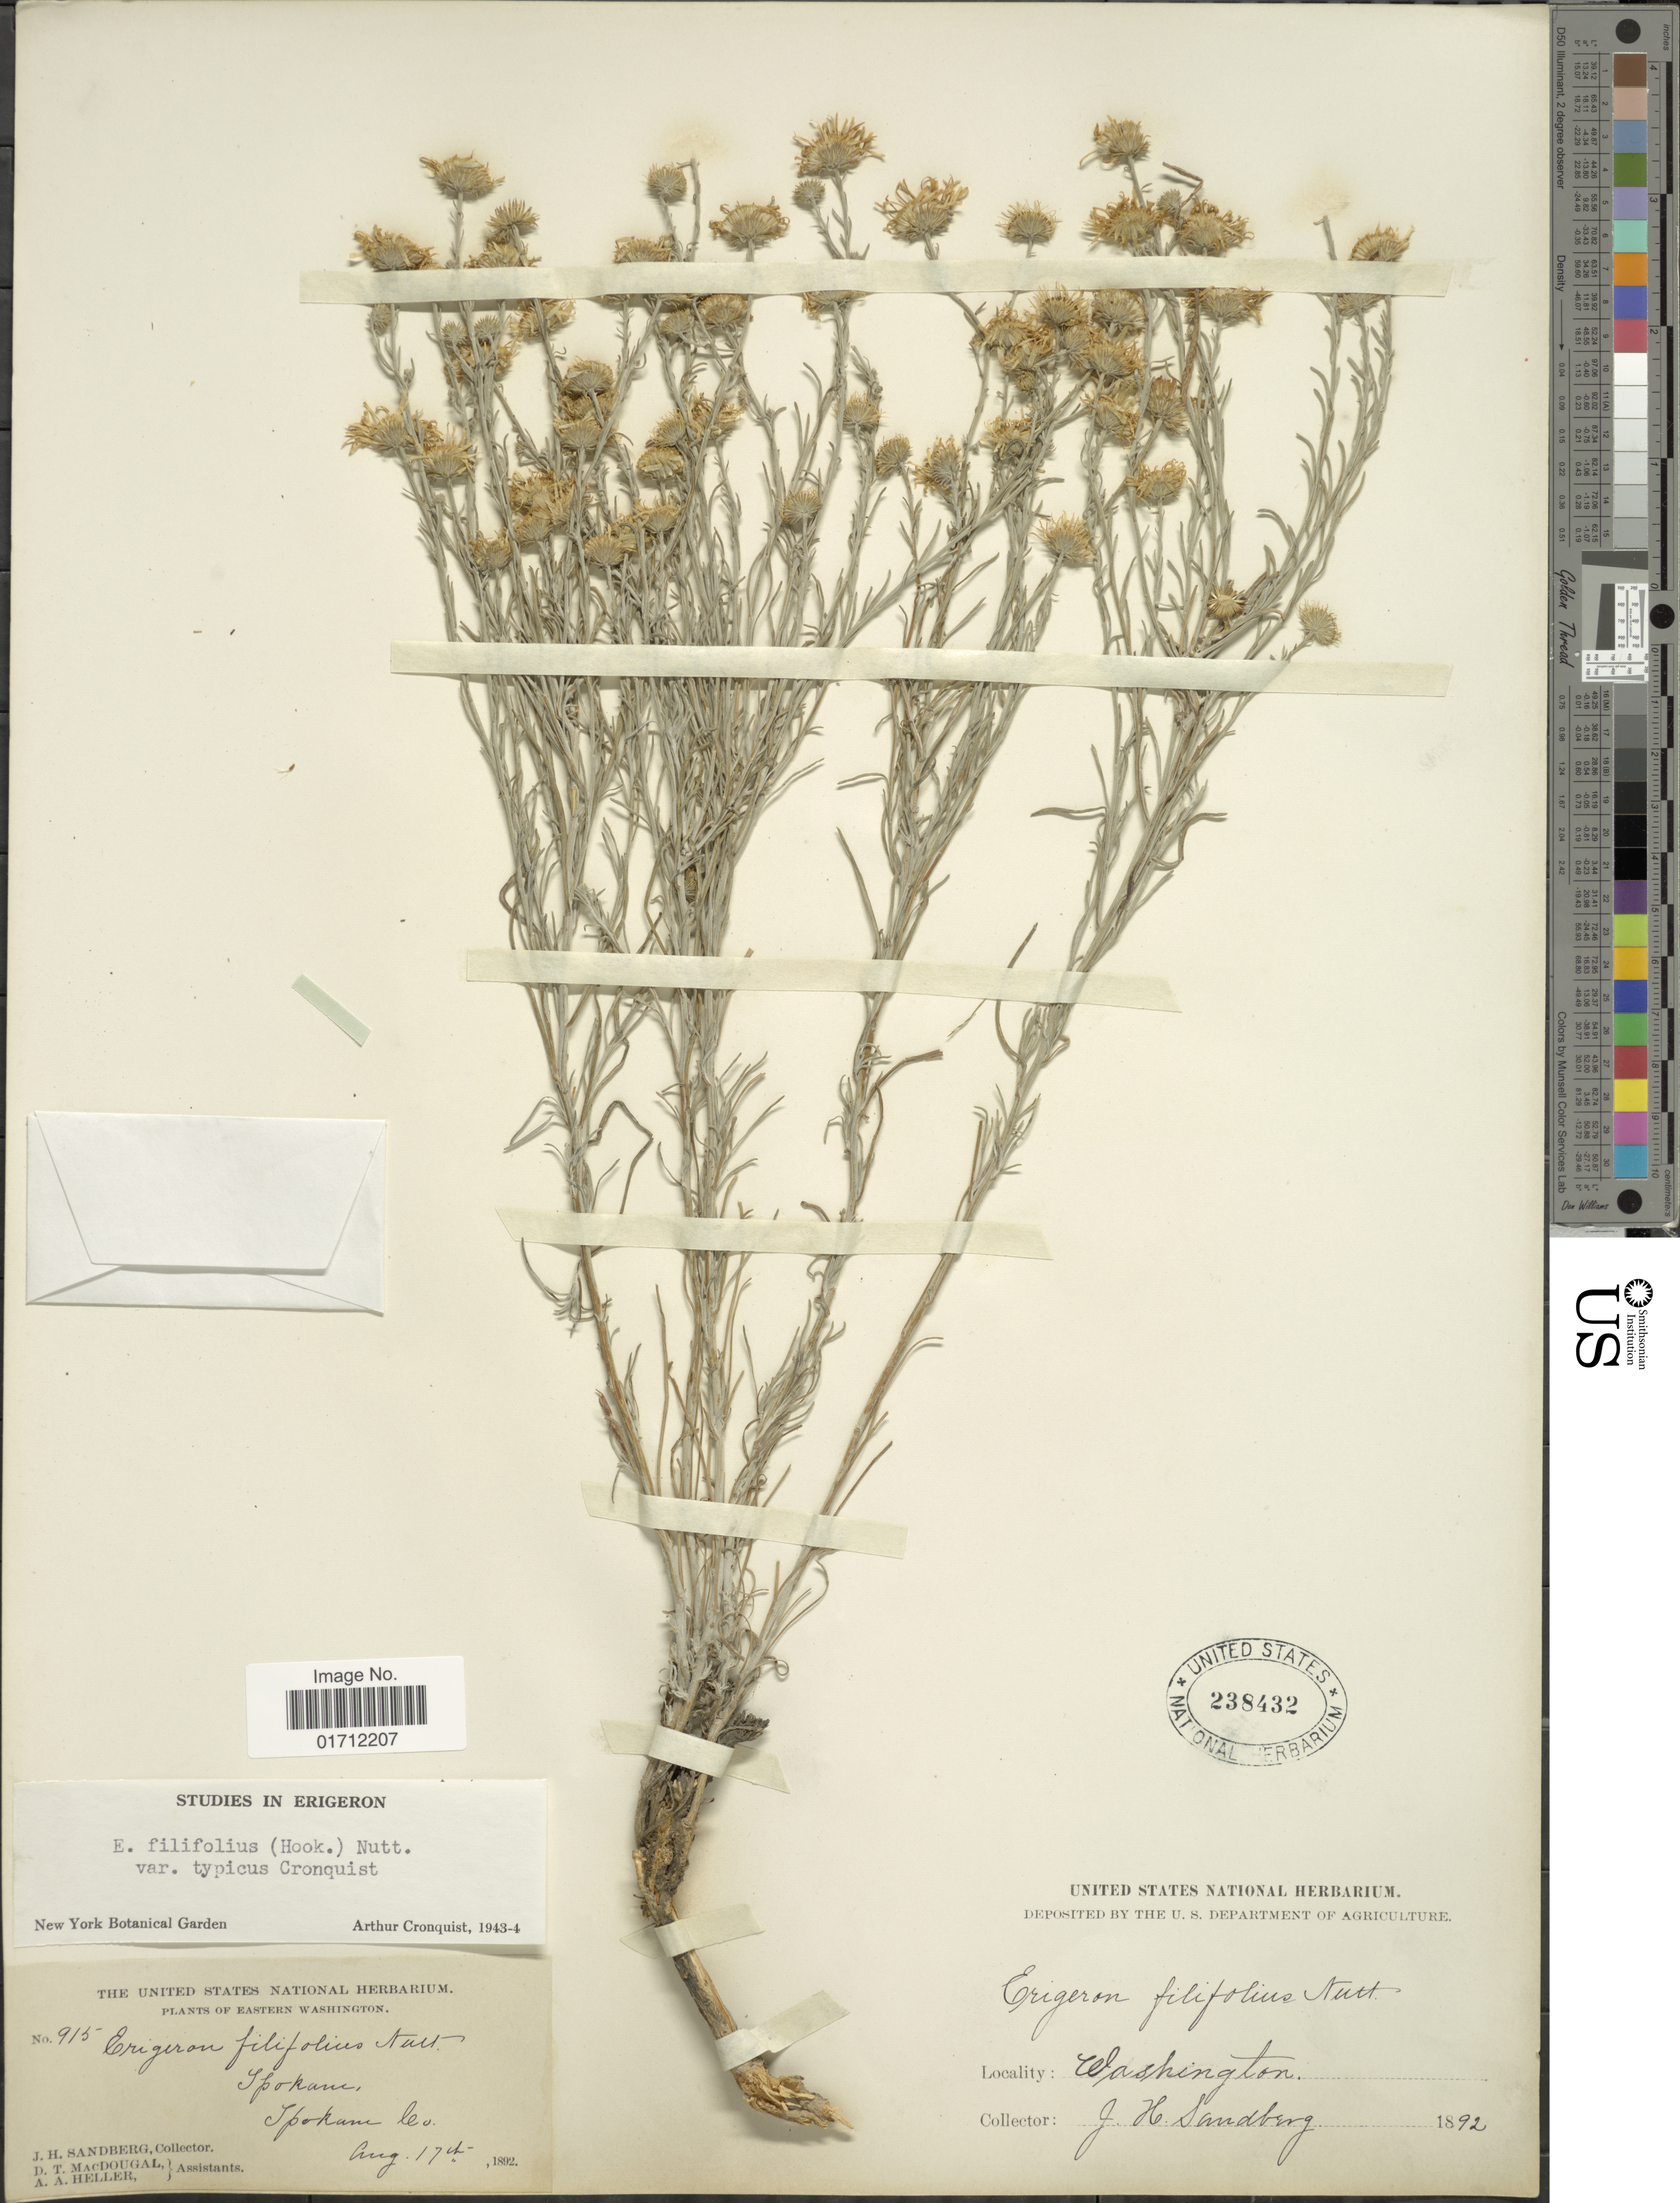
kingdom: Plantae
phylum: Tracheophyta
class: Magnoliopsida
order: Asterales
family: Asteraceae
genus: Erigeron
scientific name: Erigeron filifolius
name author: (Hook.) Nutt.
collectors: J. H. Sandberg, D. T. MacDougal & A. A. Heller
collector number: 915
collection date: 1892-08-17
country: United States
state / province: Washington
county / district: Spokane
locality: Eastern Washington, Spokane, Spokane Co.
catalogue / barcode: US 238432